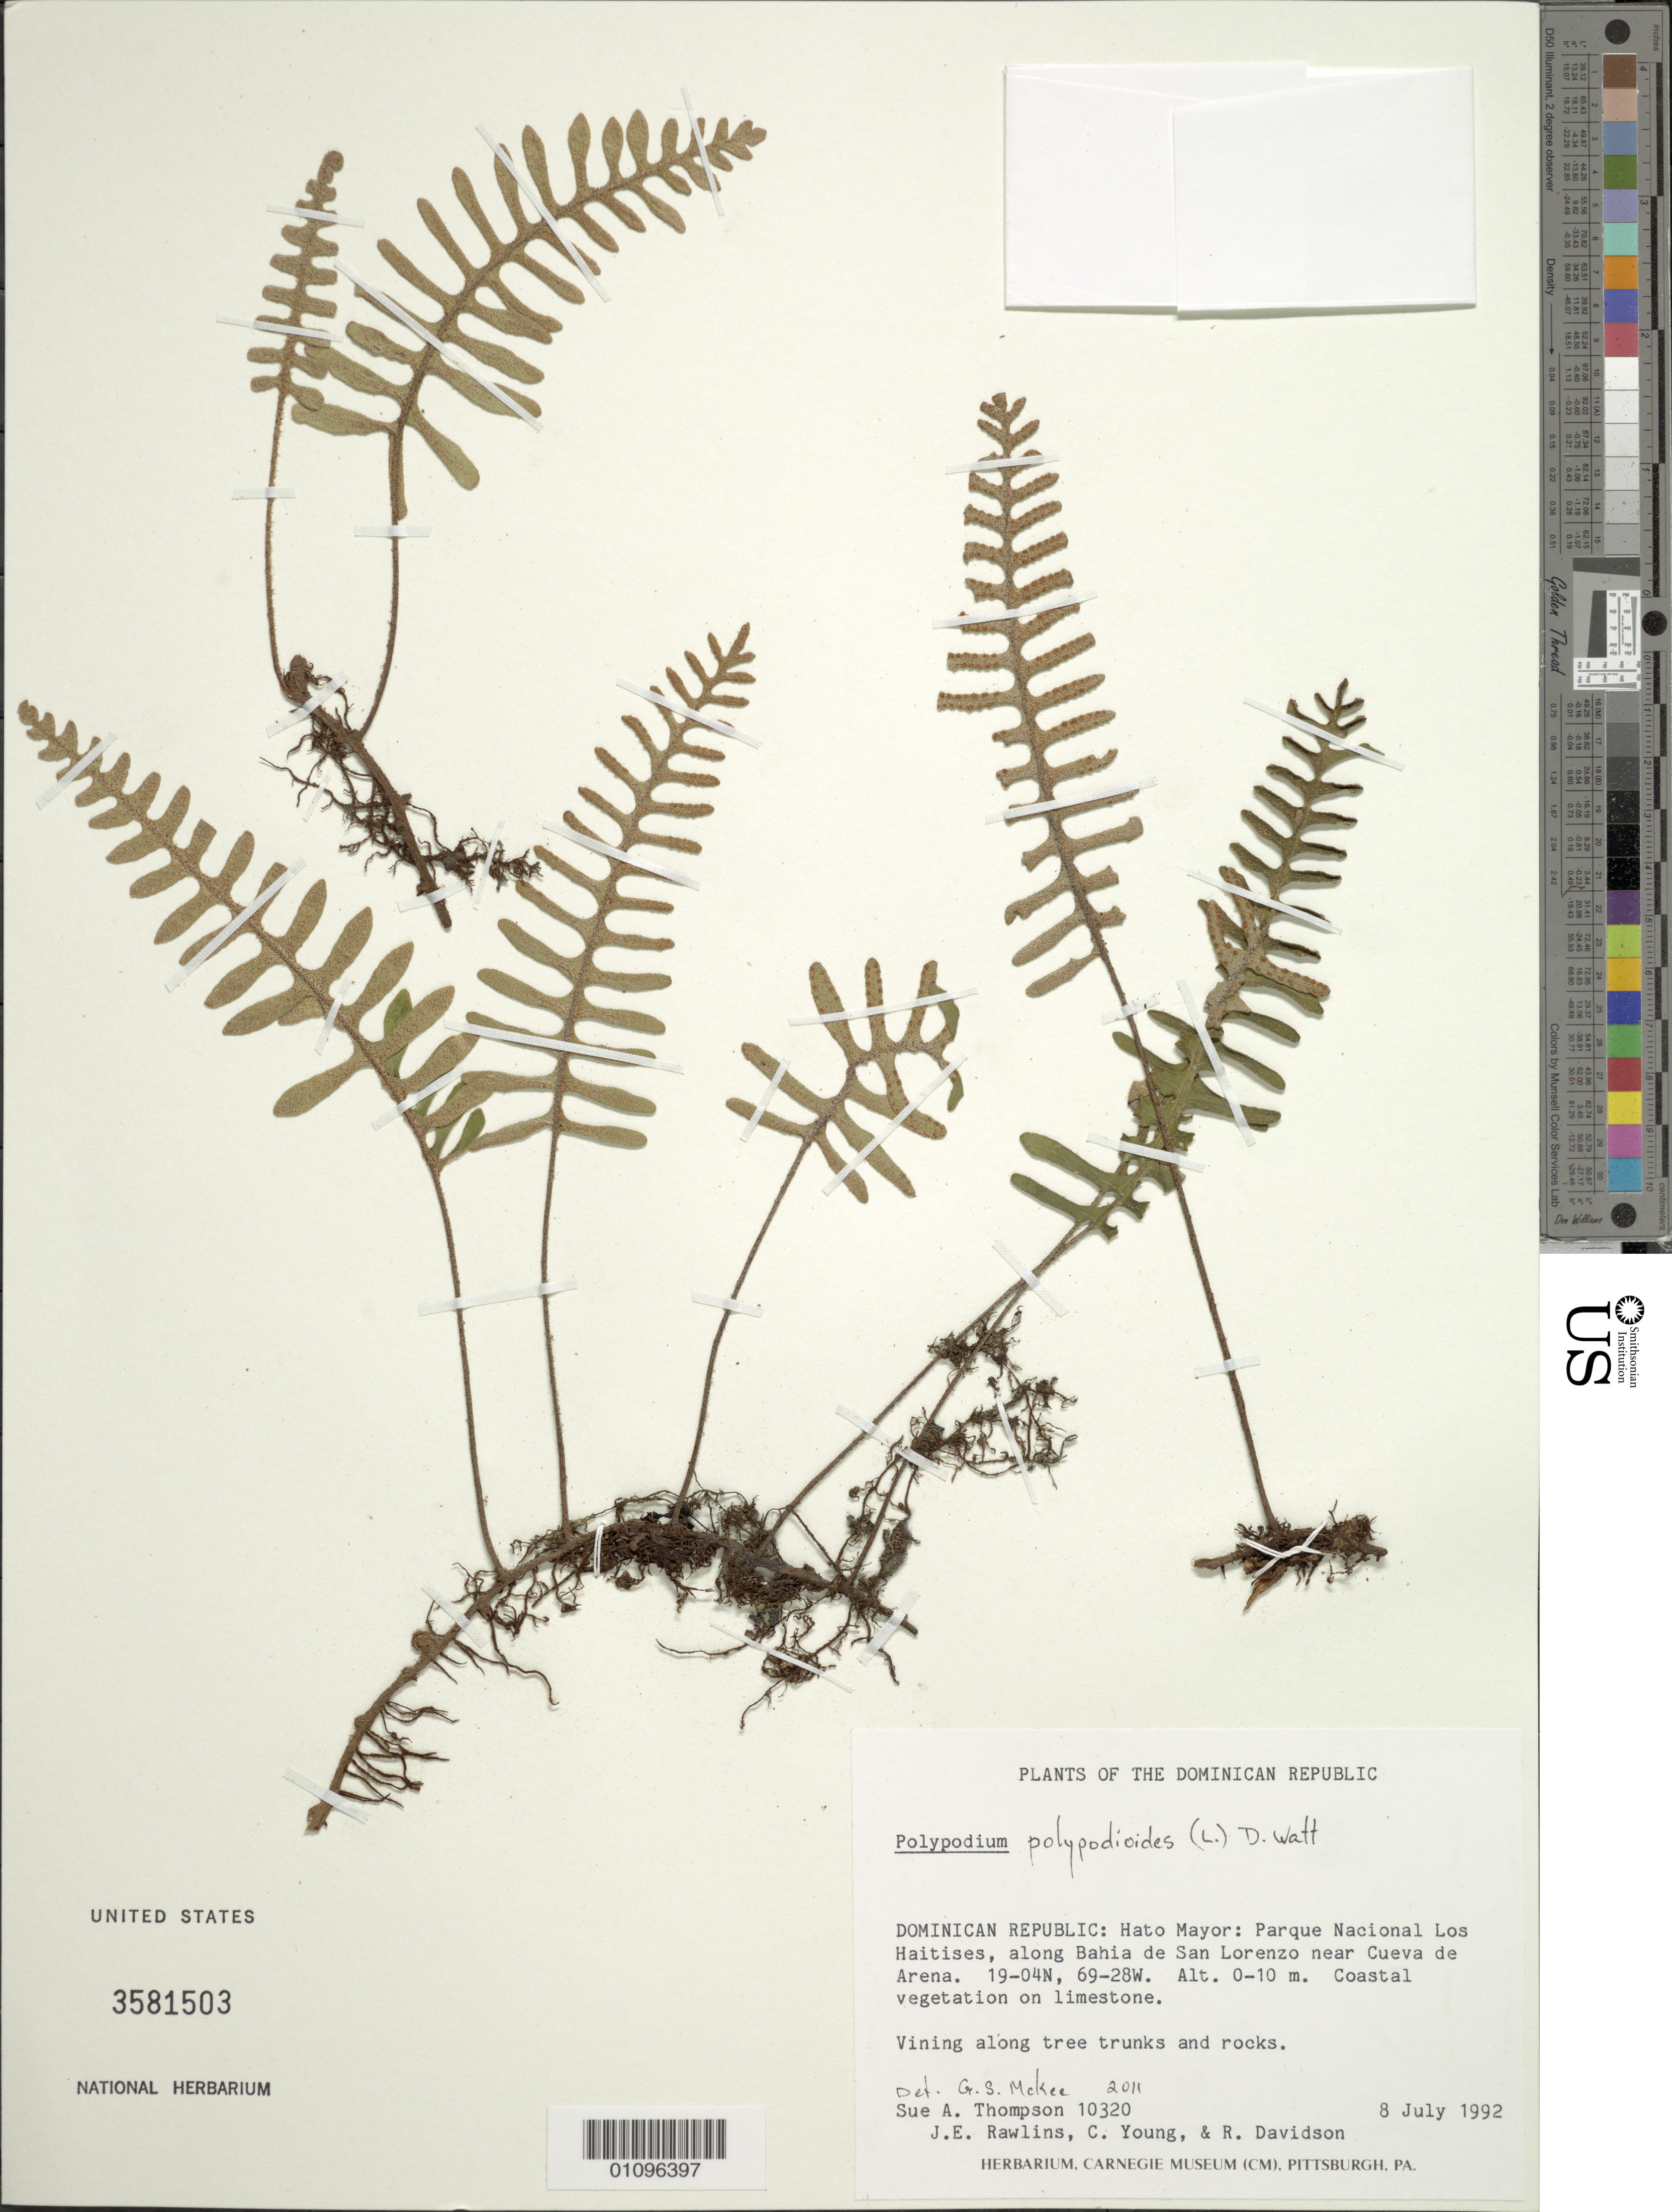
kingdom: Plantae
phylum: Tracheophyta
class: Polypodiopsida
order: Polypodiales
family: Polypodiaceae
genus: Pleopeltis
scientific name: Pleopeltis polypodioides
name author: (L.) E.G. Andrews & Windham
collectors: S. A. Thompson, J. Rawlins, C. Young & R. Davidson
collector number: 10320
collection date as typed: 08 Jul 1992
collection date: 1992-07-08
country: Dominican Republic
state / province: Hato Mayor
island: Hispaniola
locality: Parque Nacional Los Haitises, along Bahia de San Lorenzo, near Cueva de Arena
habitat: Coastal vegetation on limestone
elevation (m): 0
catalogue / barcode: US 3581503